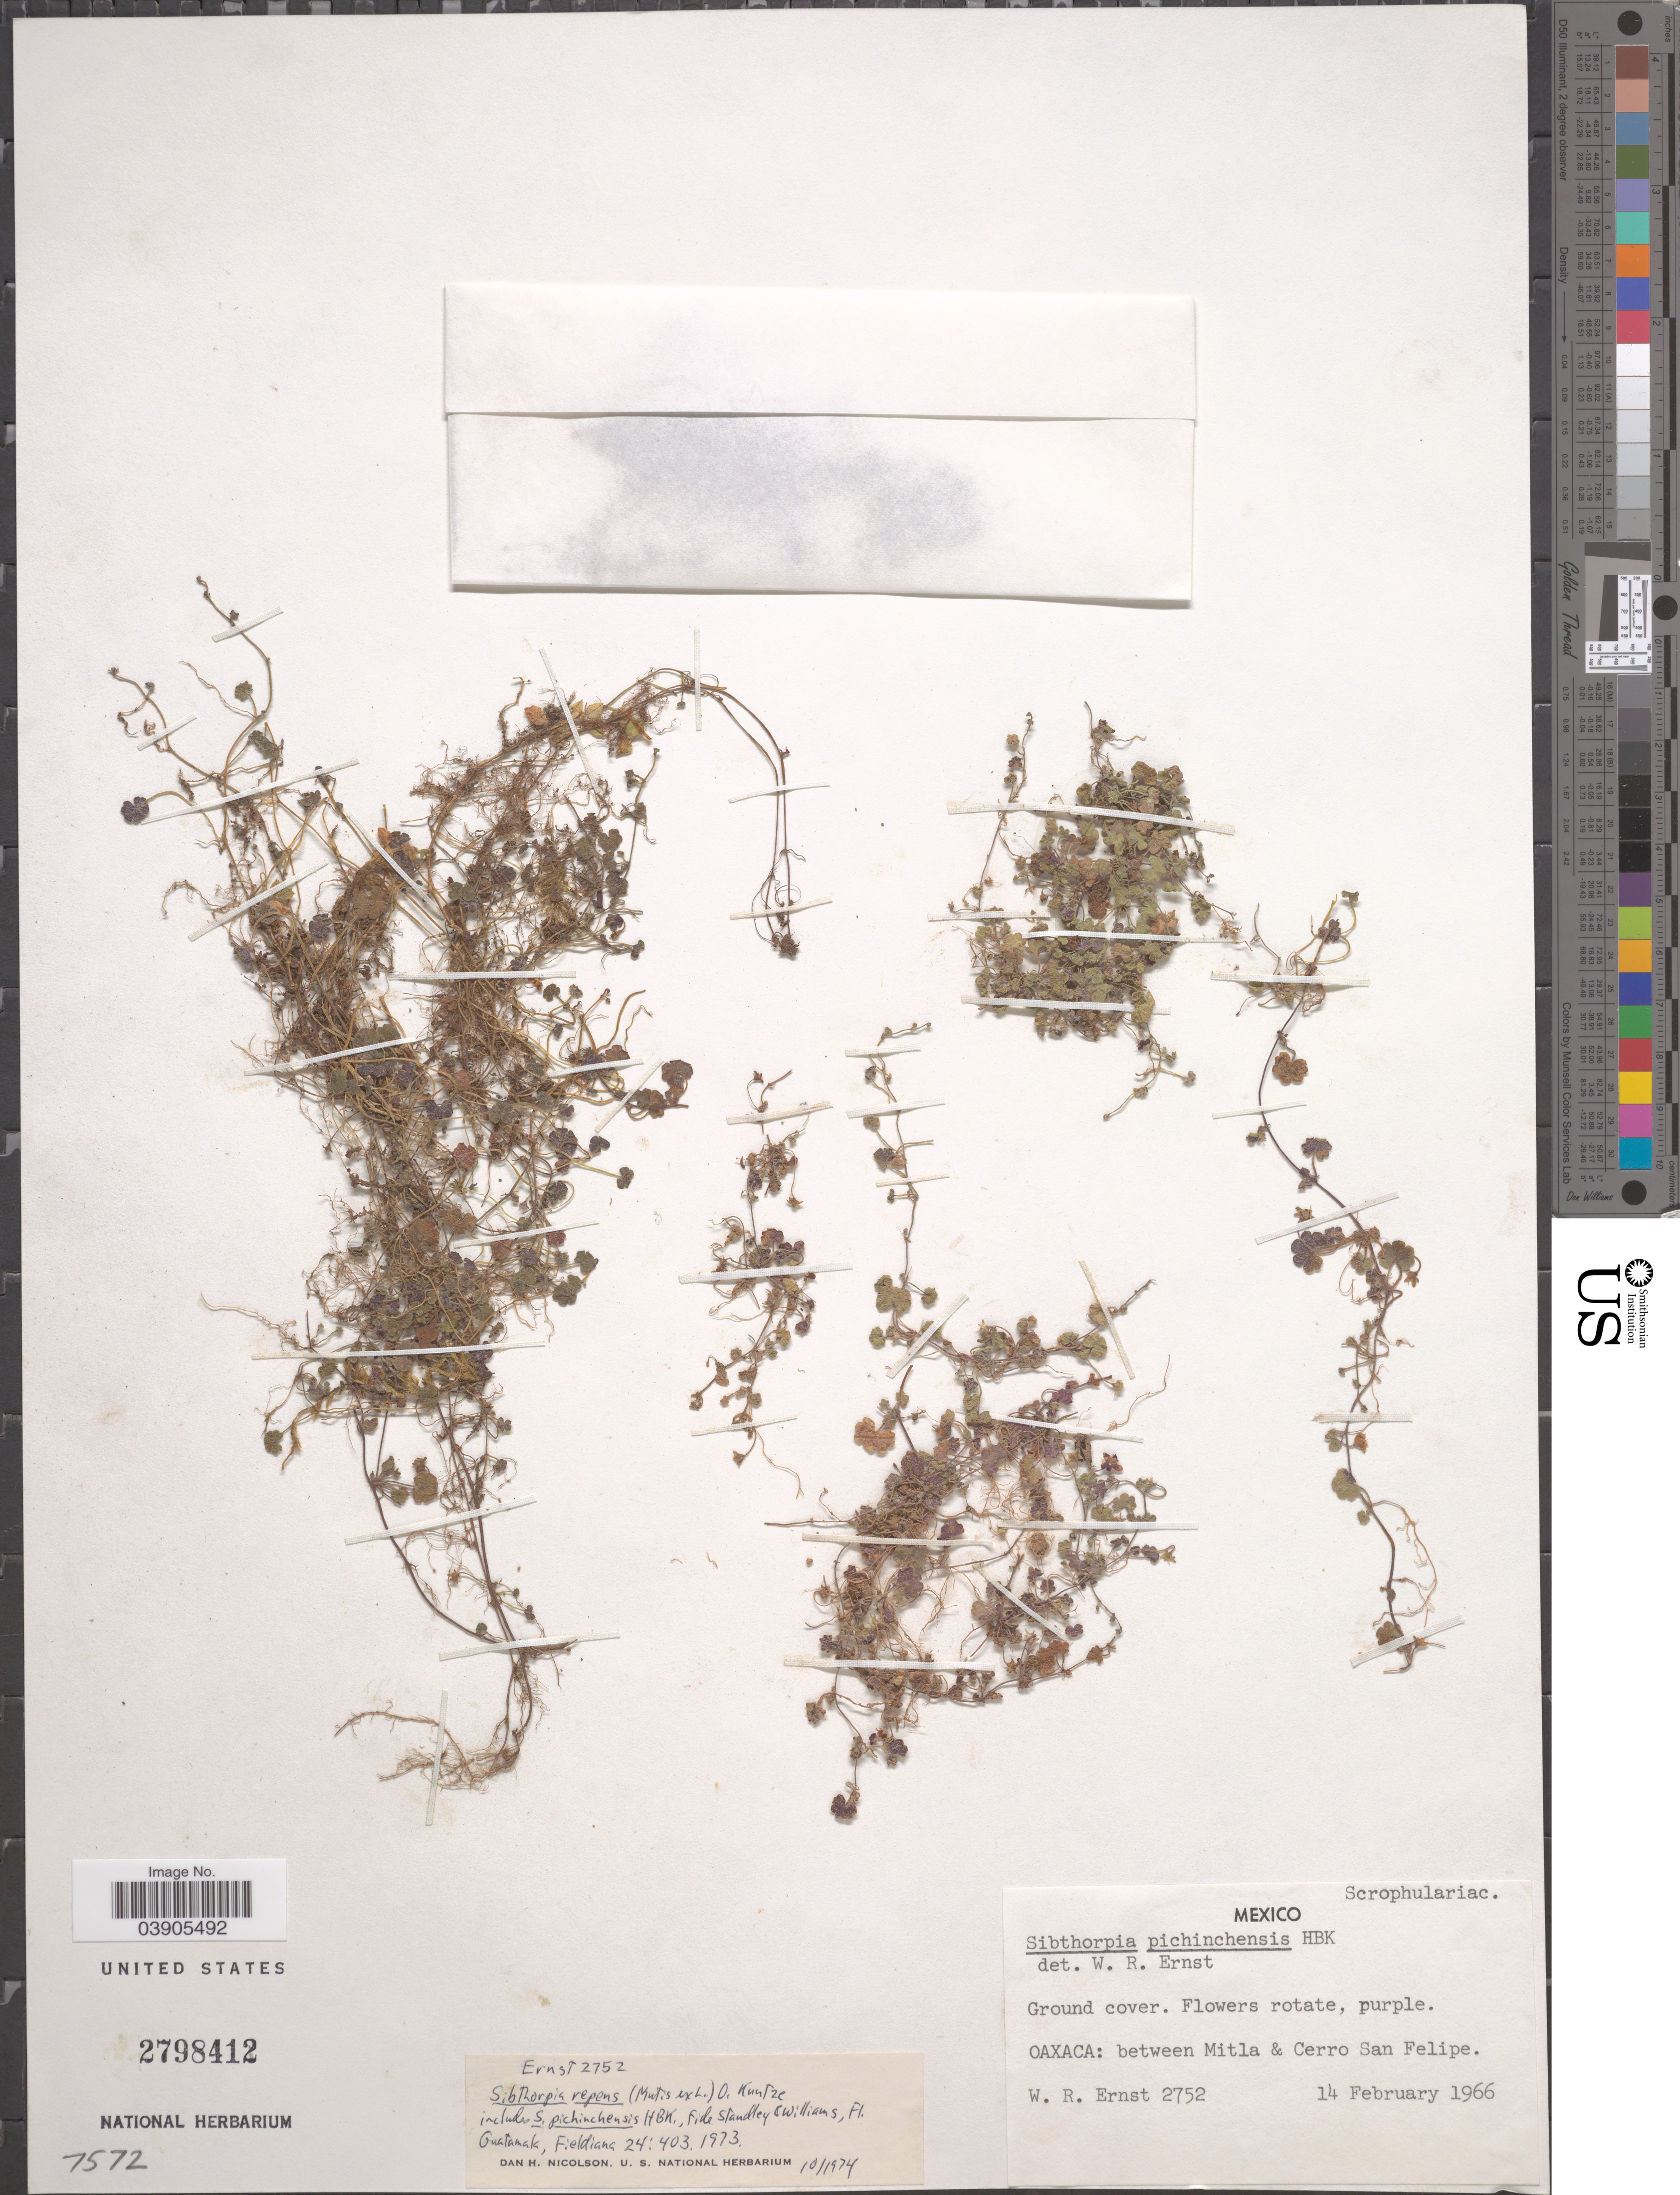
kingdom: Plantae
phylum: Tracheophyta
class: Magnoliopsida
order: Lamiales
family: Plantaginaceae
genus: Sibthorpia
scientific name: Sibthorpia repens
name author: (L.) Kuntze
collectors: W. R. Ernst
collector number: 2752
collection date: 1966-02-14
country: Mexico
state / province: Oaxaca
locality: Between Mitla & Cerro San Felipe.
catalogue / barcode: US 2798412